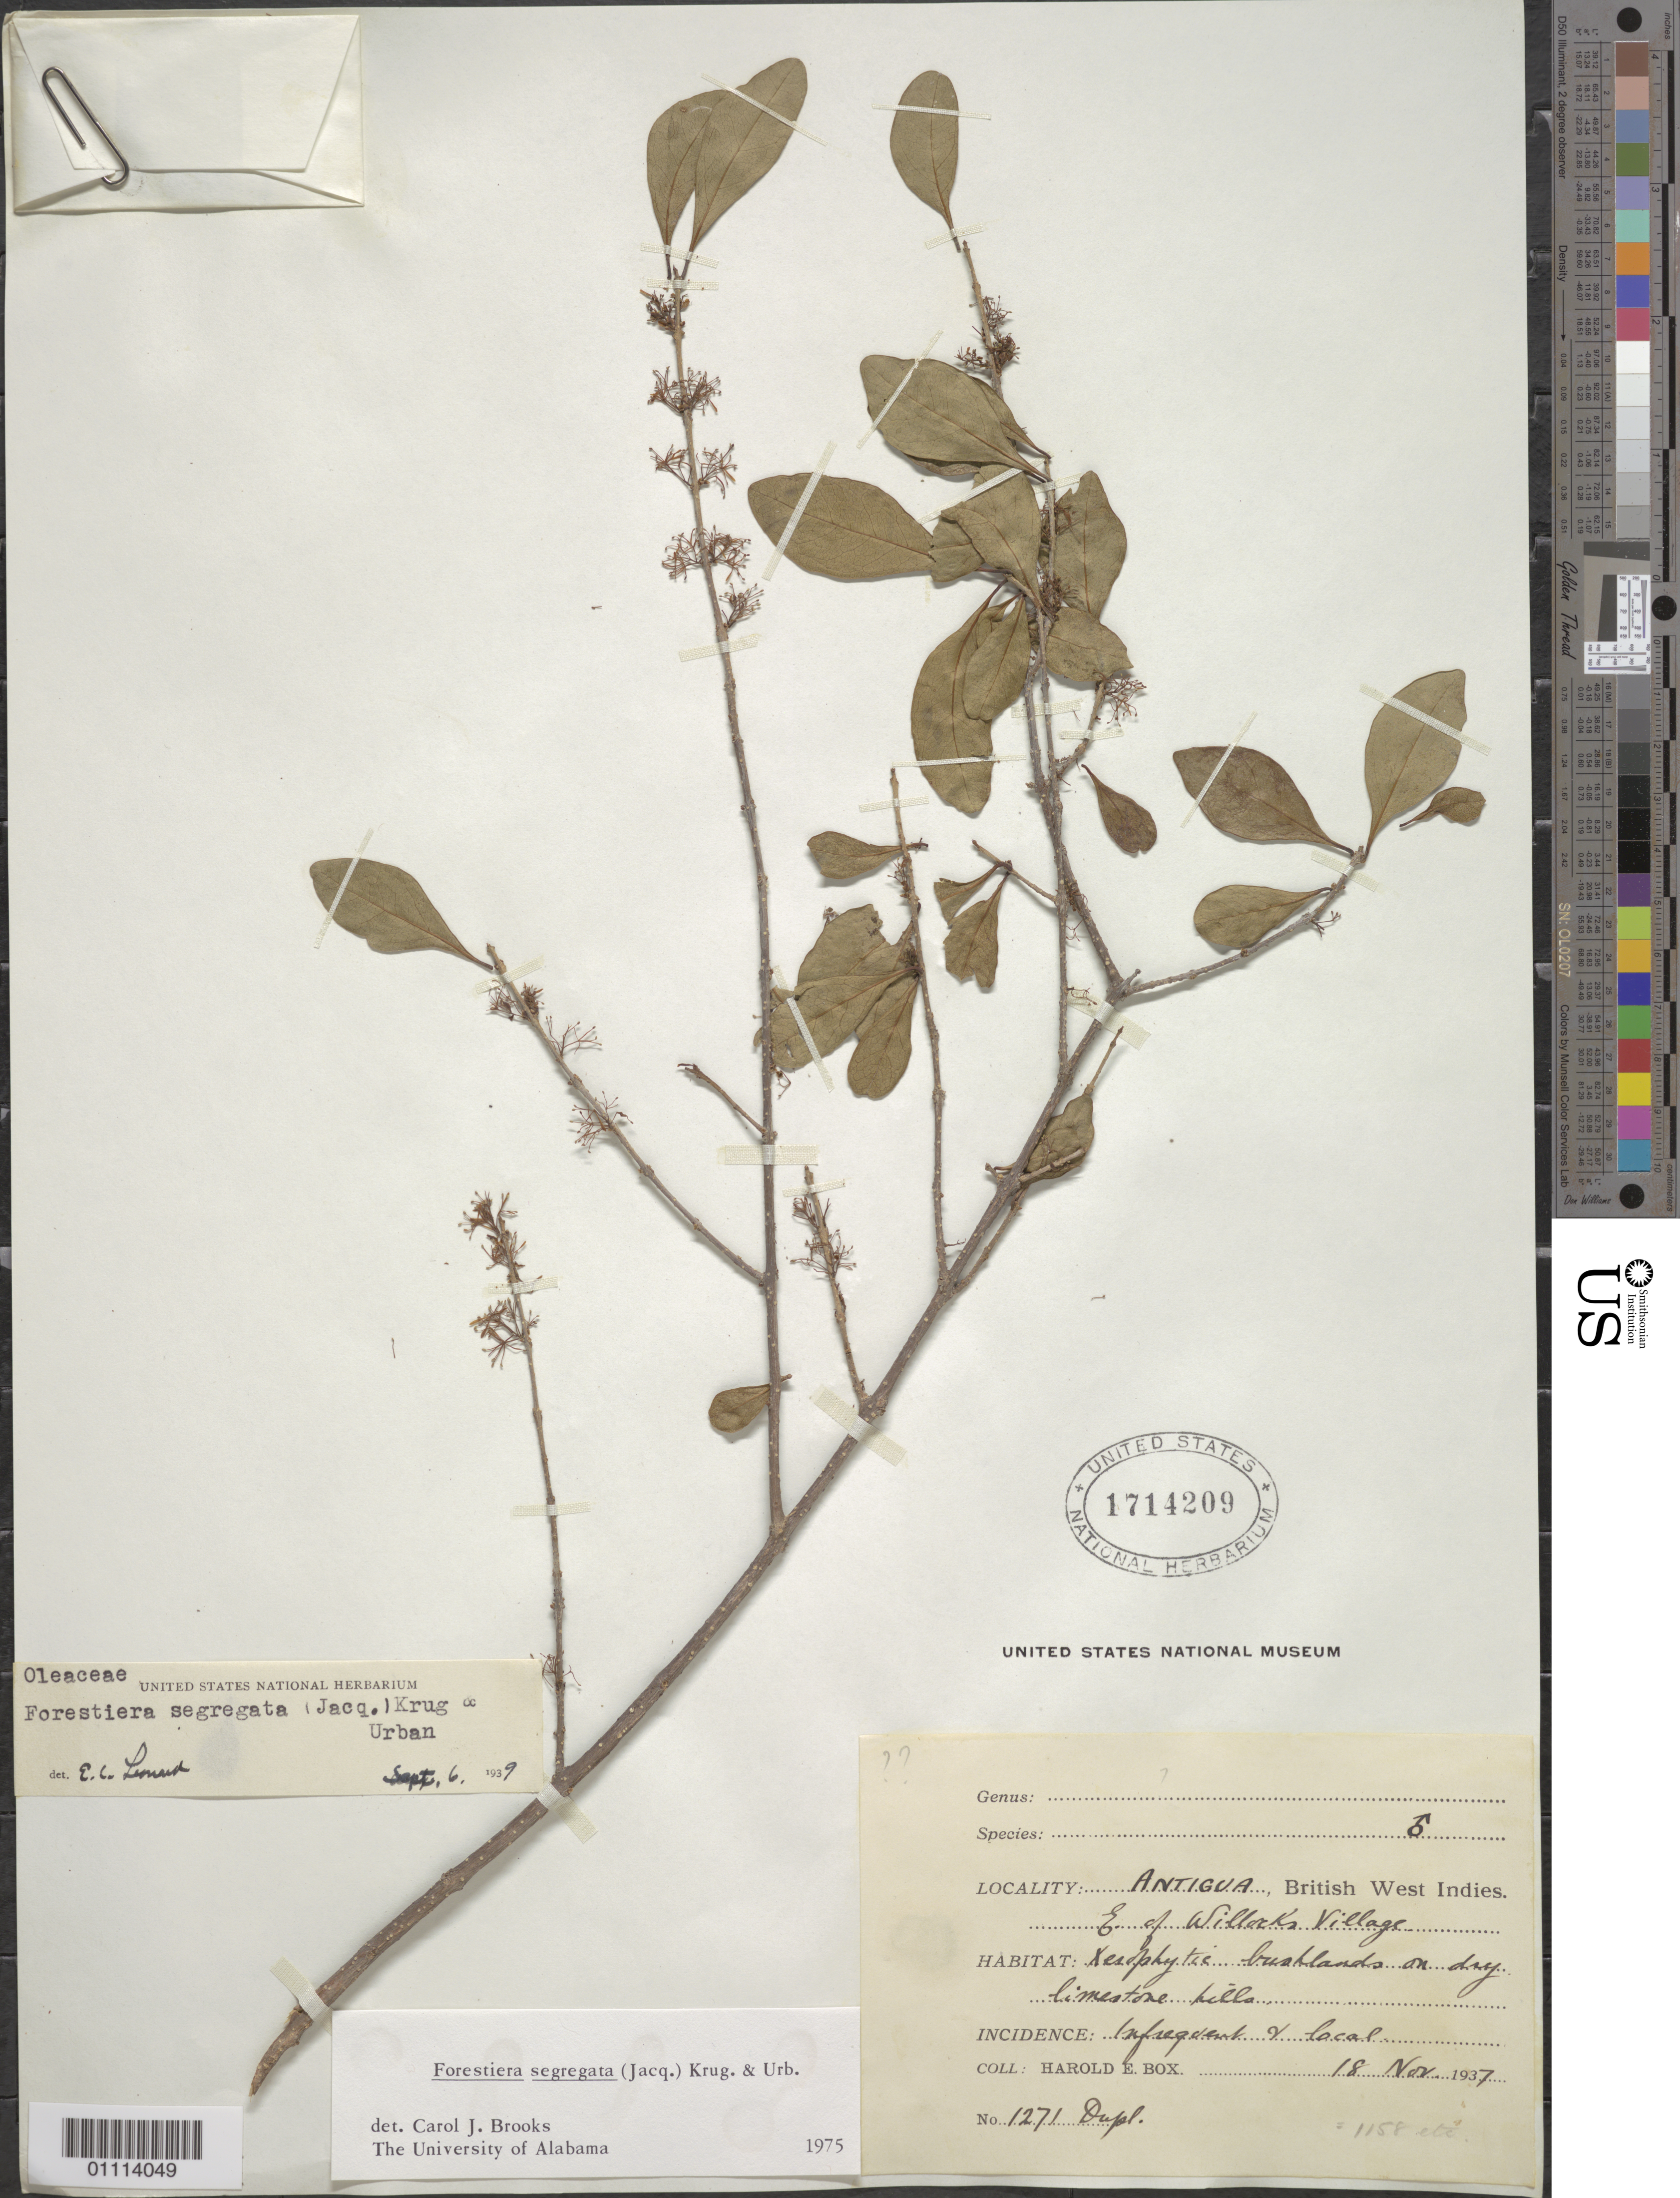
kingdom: Plantae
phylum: Tracheophyta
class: Magnoliopsida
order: Lamiales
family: Oleaceae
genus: Forestiera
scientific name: Forestiera segregata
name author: (Jacq.) Krug & Urb.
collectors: H. E. Box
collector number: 1271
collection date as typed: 18 Nov 1937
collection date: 1937-11-18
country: Antigua and Barbuda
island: Antigua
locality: Antigua, E. of Willarks Village, xesophytic brushlands on dry limestone hills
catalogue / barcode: US 1714209